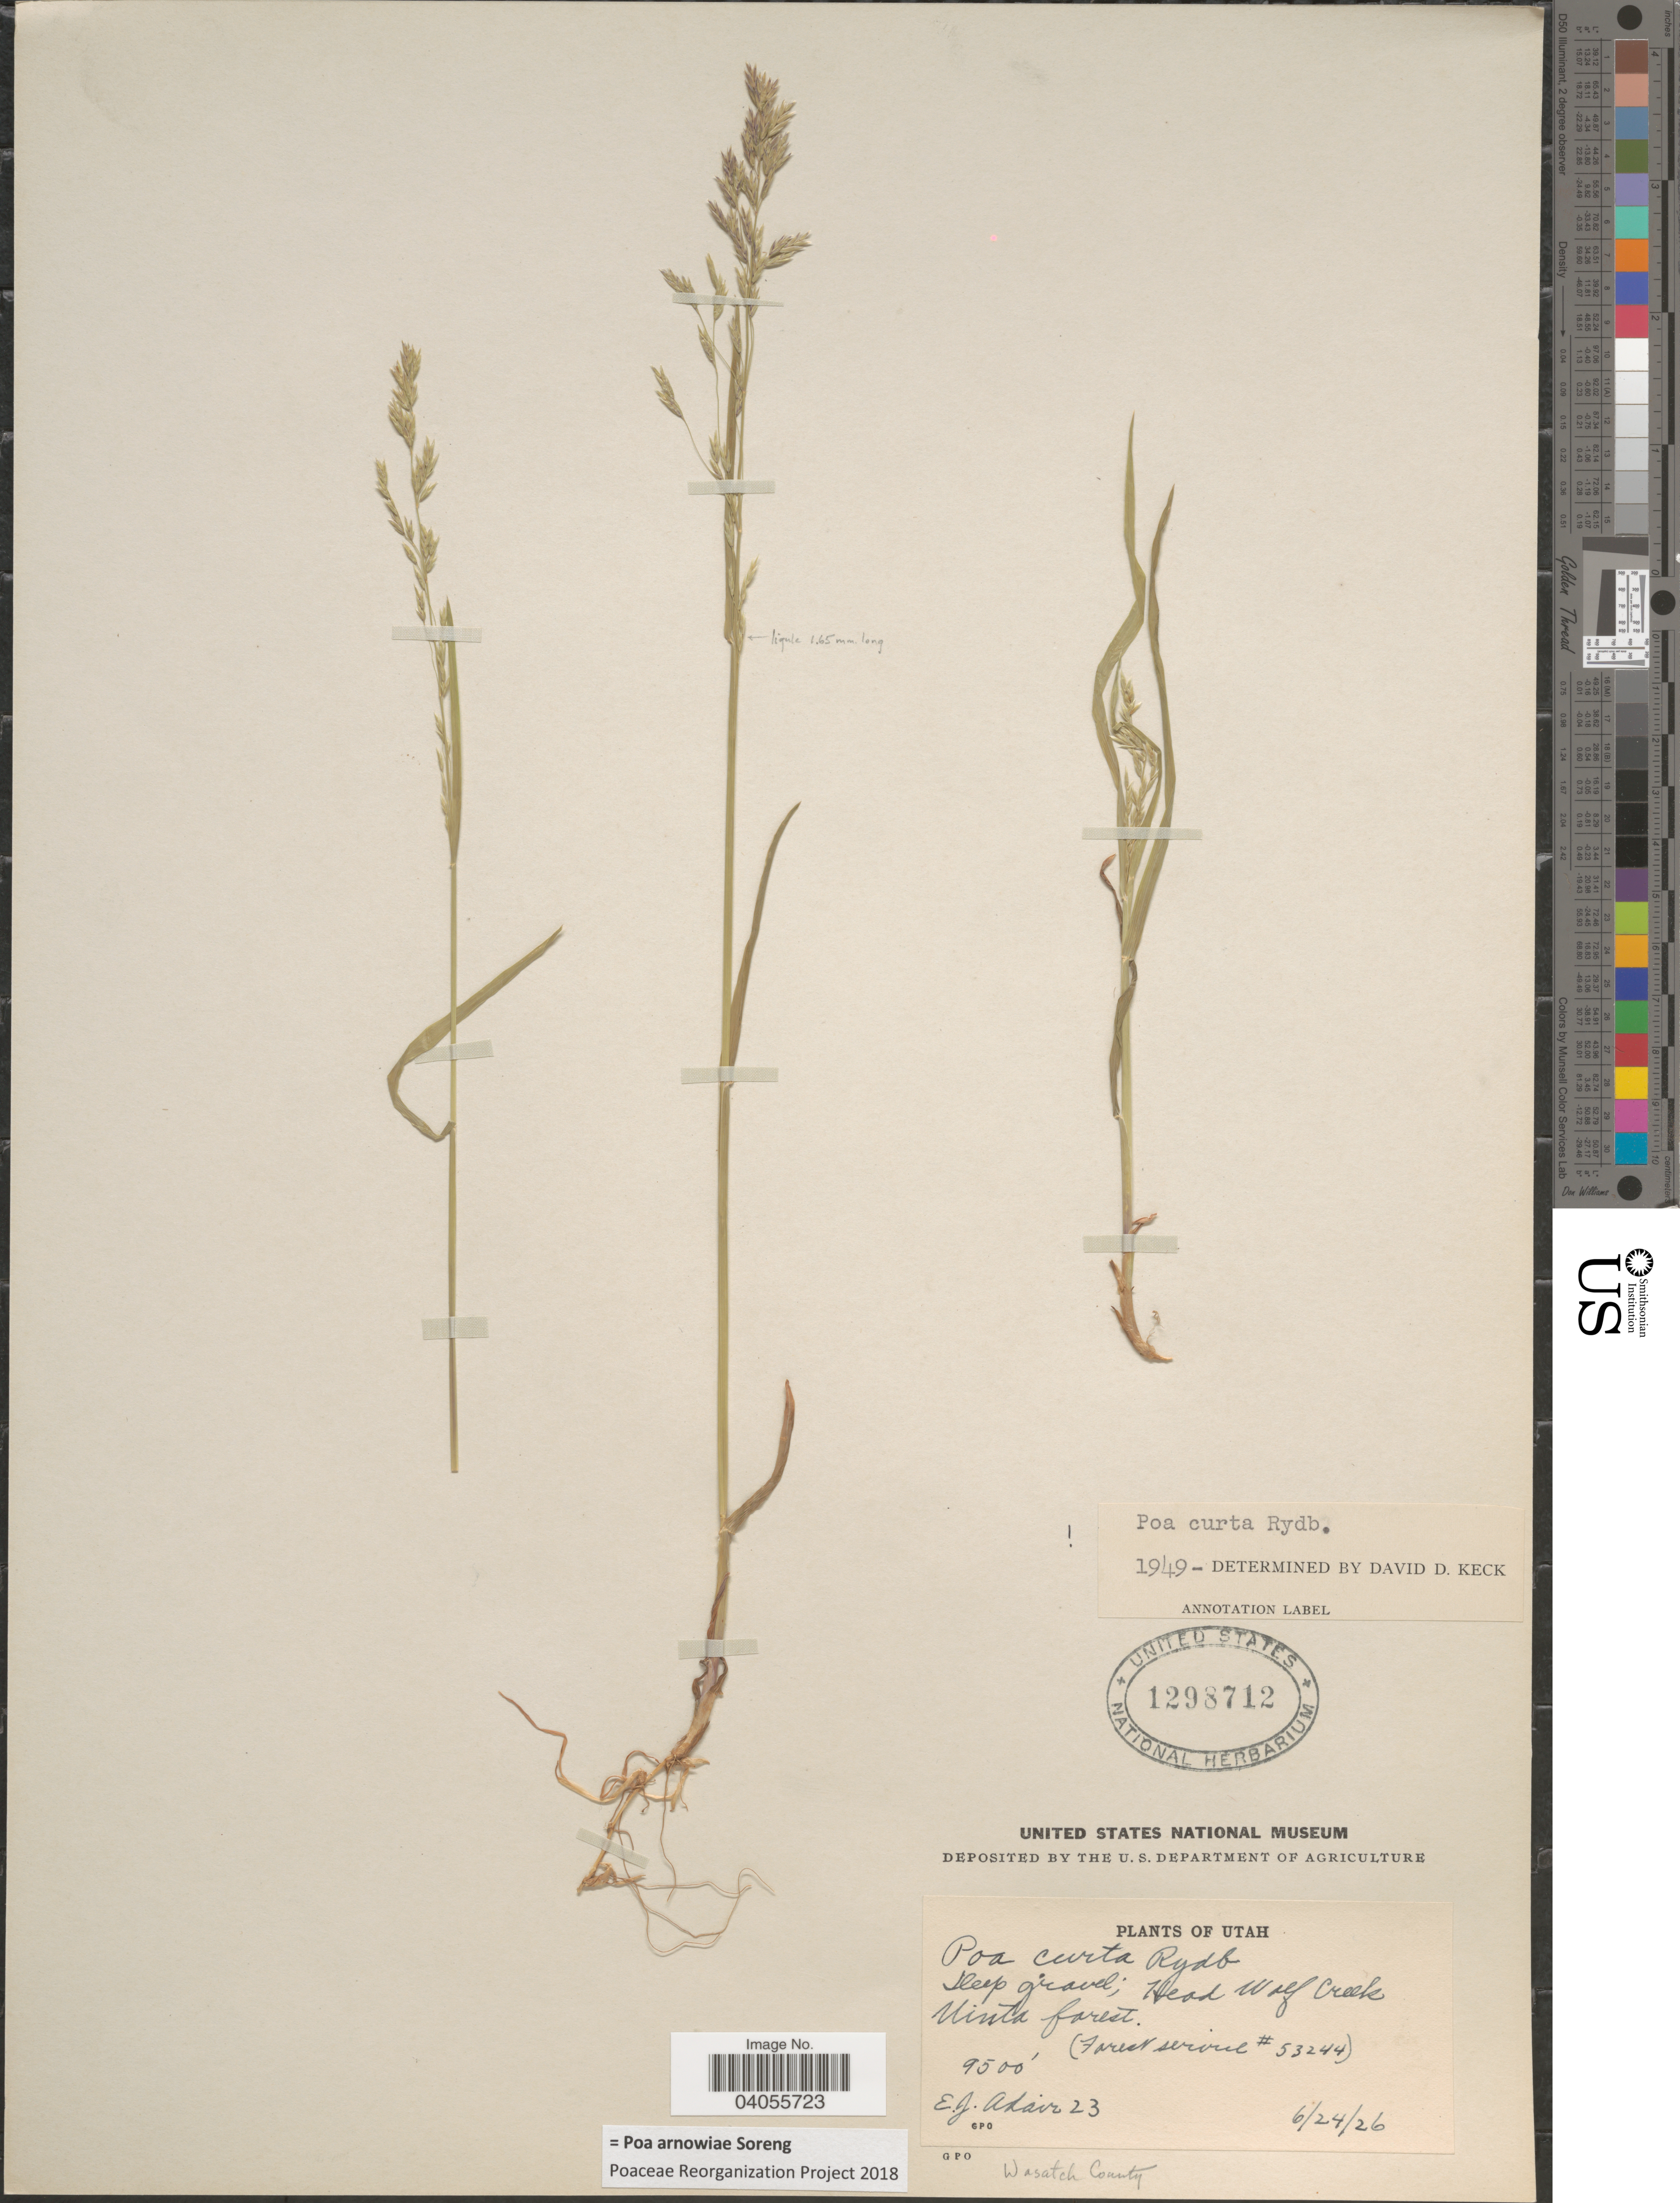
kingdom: Plantae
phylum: Tracheophyta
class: Liliopsida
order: Poales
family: Poaceae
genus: Poa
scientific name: Poa arnowiae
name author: Soreng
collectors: E. Adair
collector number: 23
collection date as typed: Transcribed d/m/y: 24/6/26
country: United States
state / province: Utah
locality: Deep gravel; Head Wolf Creek. Uinta Forest.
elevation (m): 2896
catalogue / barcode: US 1298712